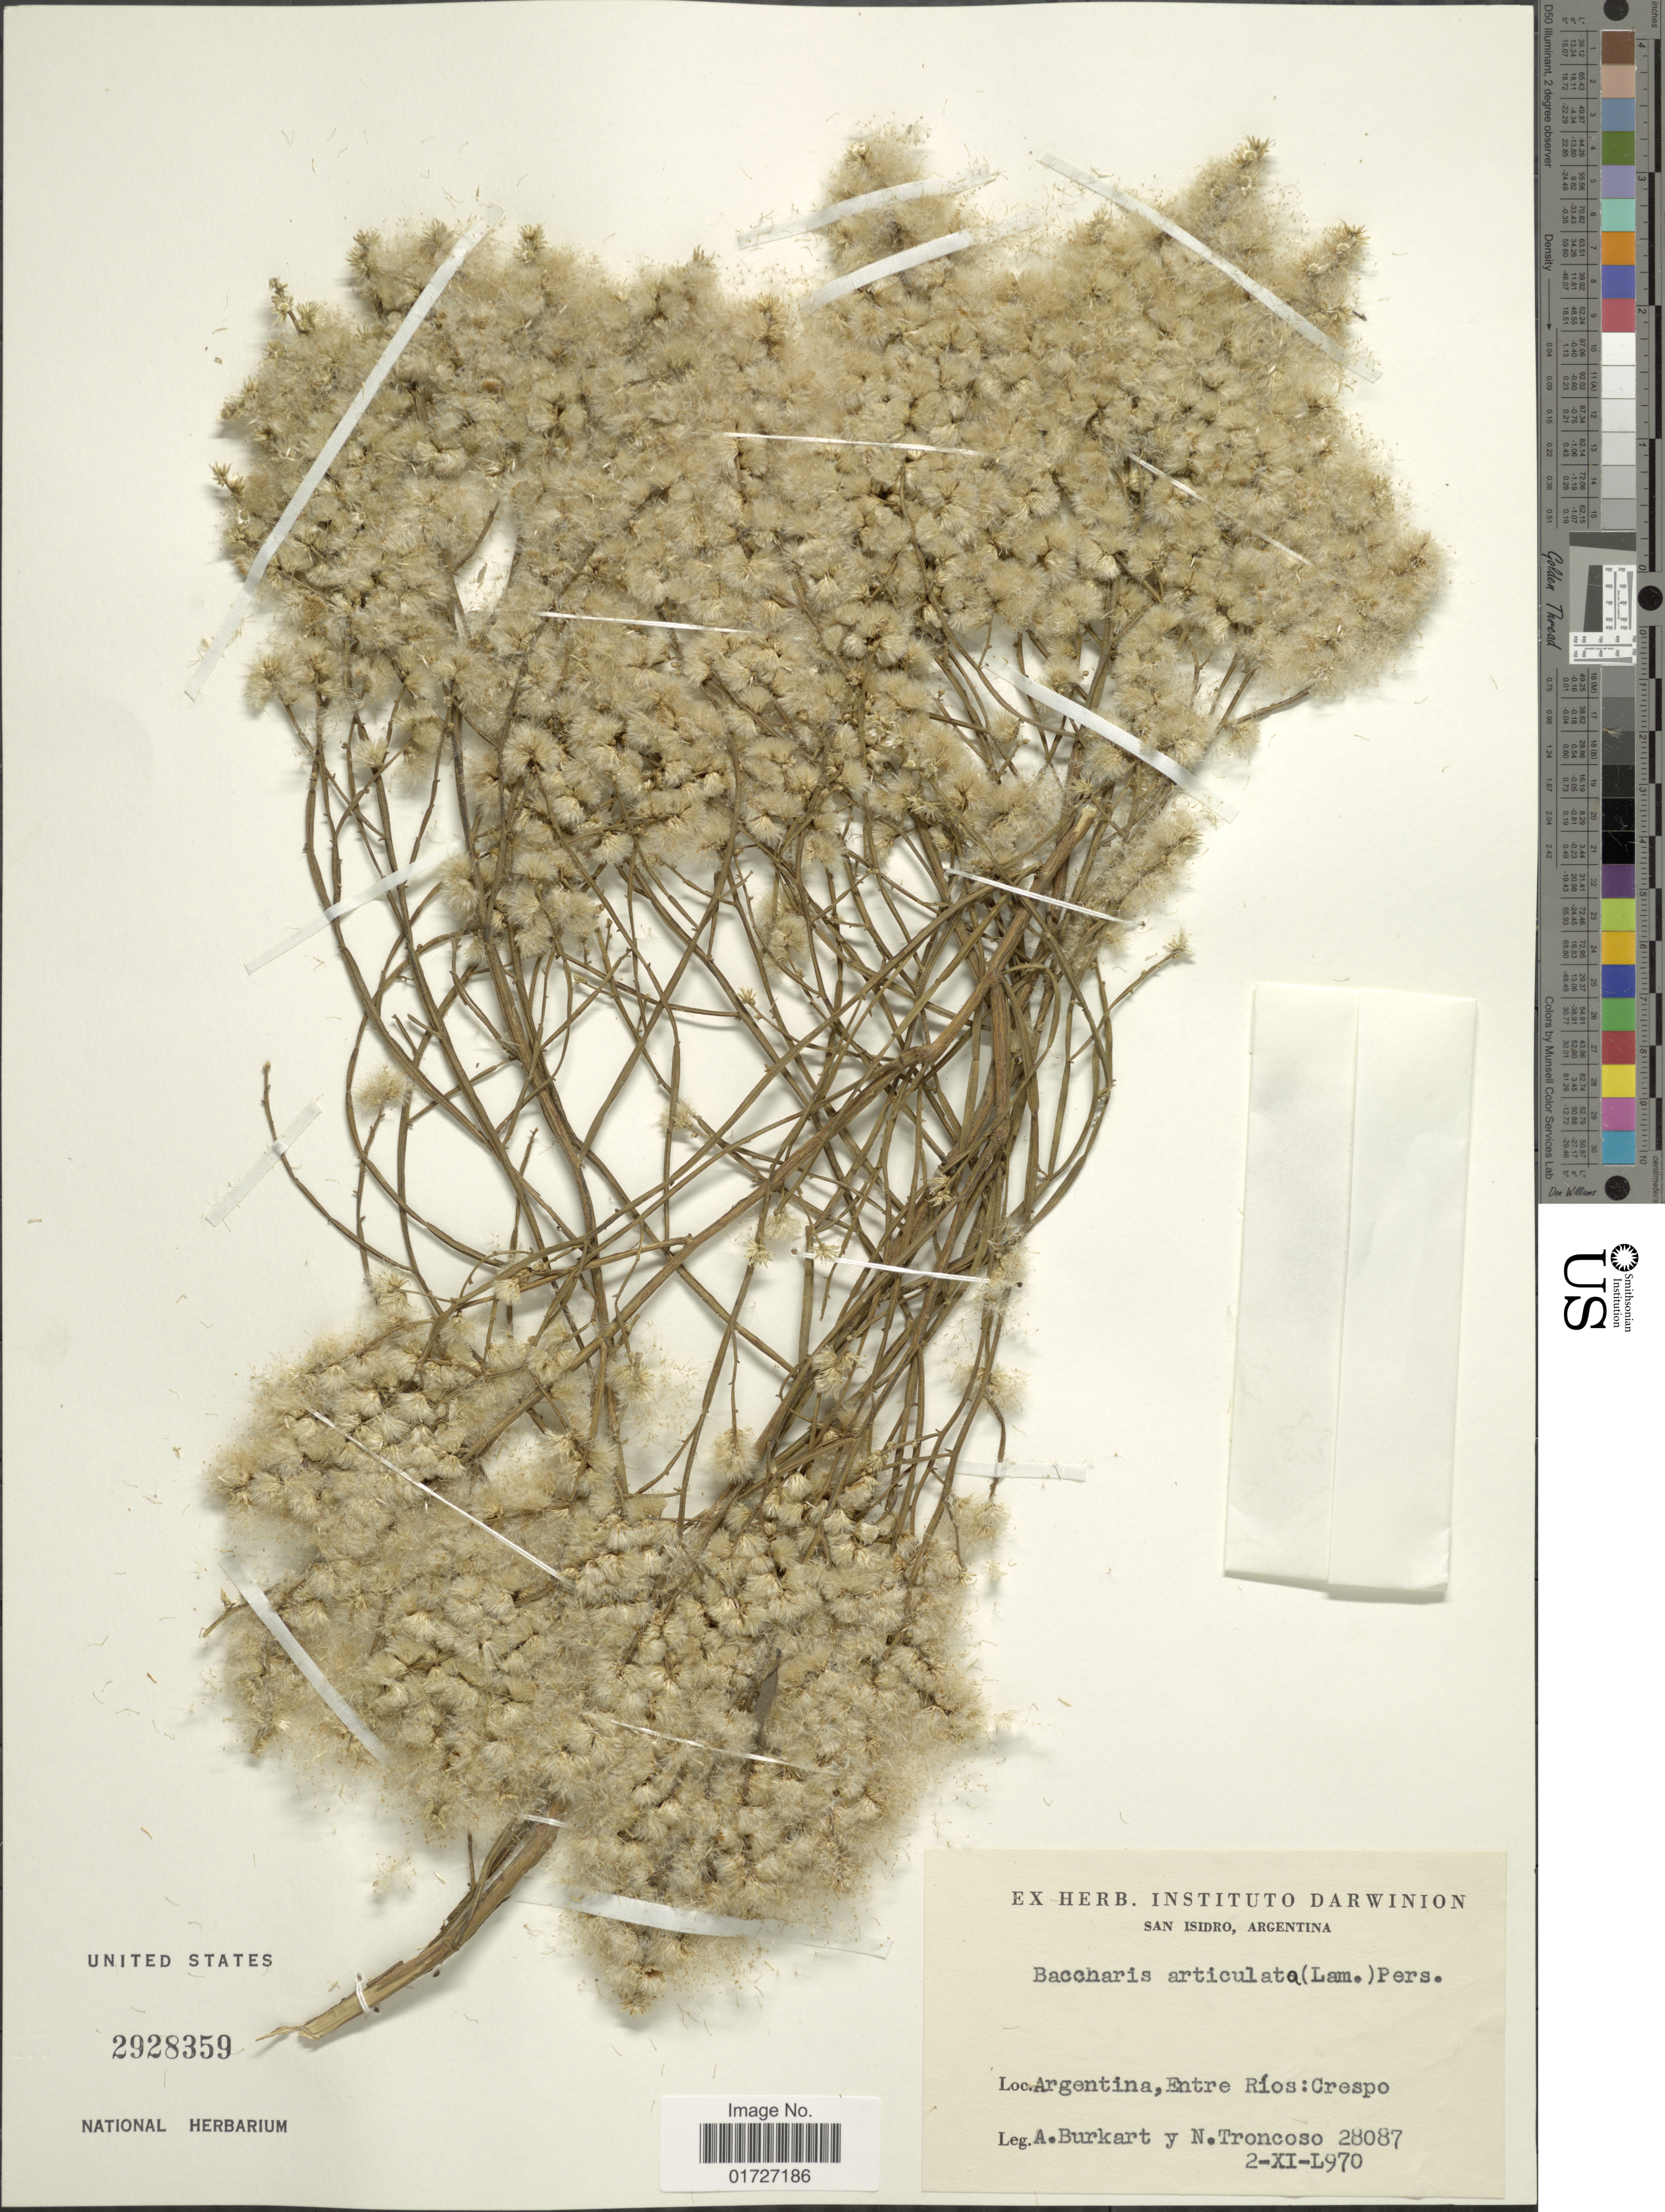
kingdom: Plantae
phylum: Tracheophyta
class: Magnoliopsida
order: Asterales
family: Asteraceae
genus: Baccharis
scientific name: Baccharis articulata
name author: (Lam.) Pers.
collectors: A. E. Burkart & N. Troncoso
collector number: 28087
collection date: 1970-11-02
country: Argentina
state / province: Entre Rios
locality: Crespo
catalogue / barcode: US 2928359